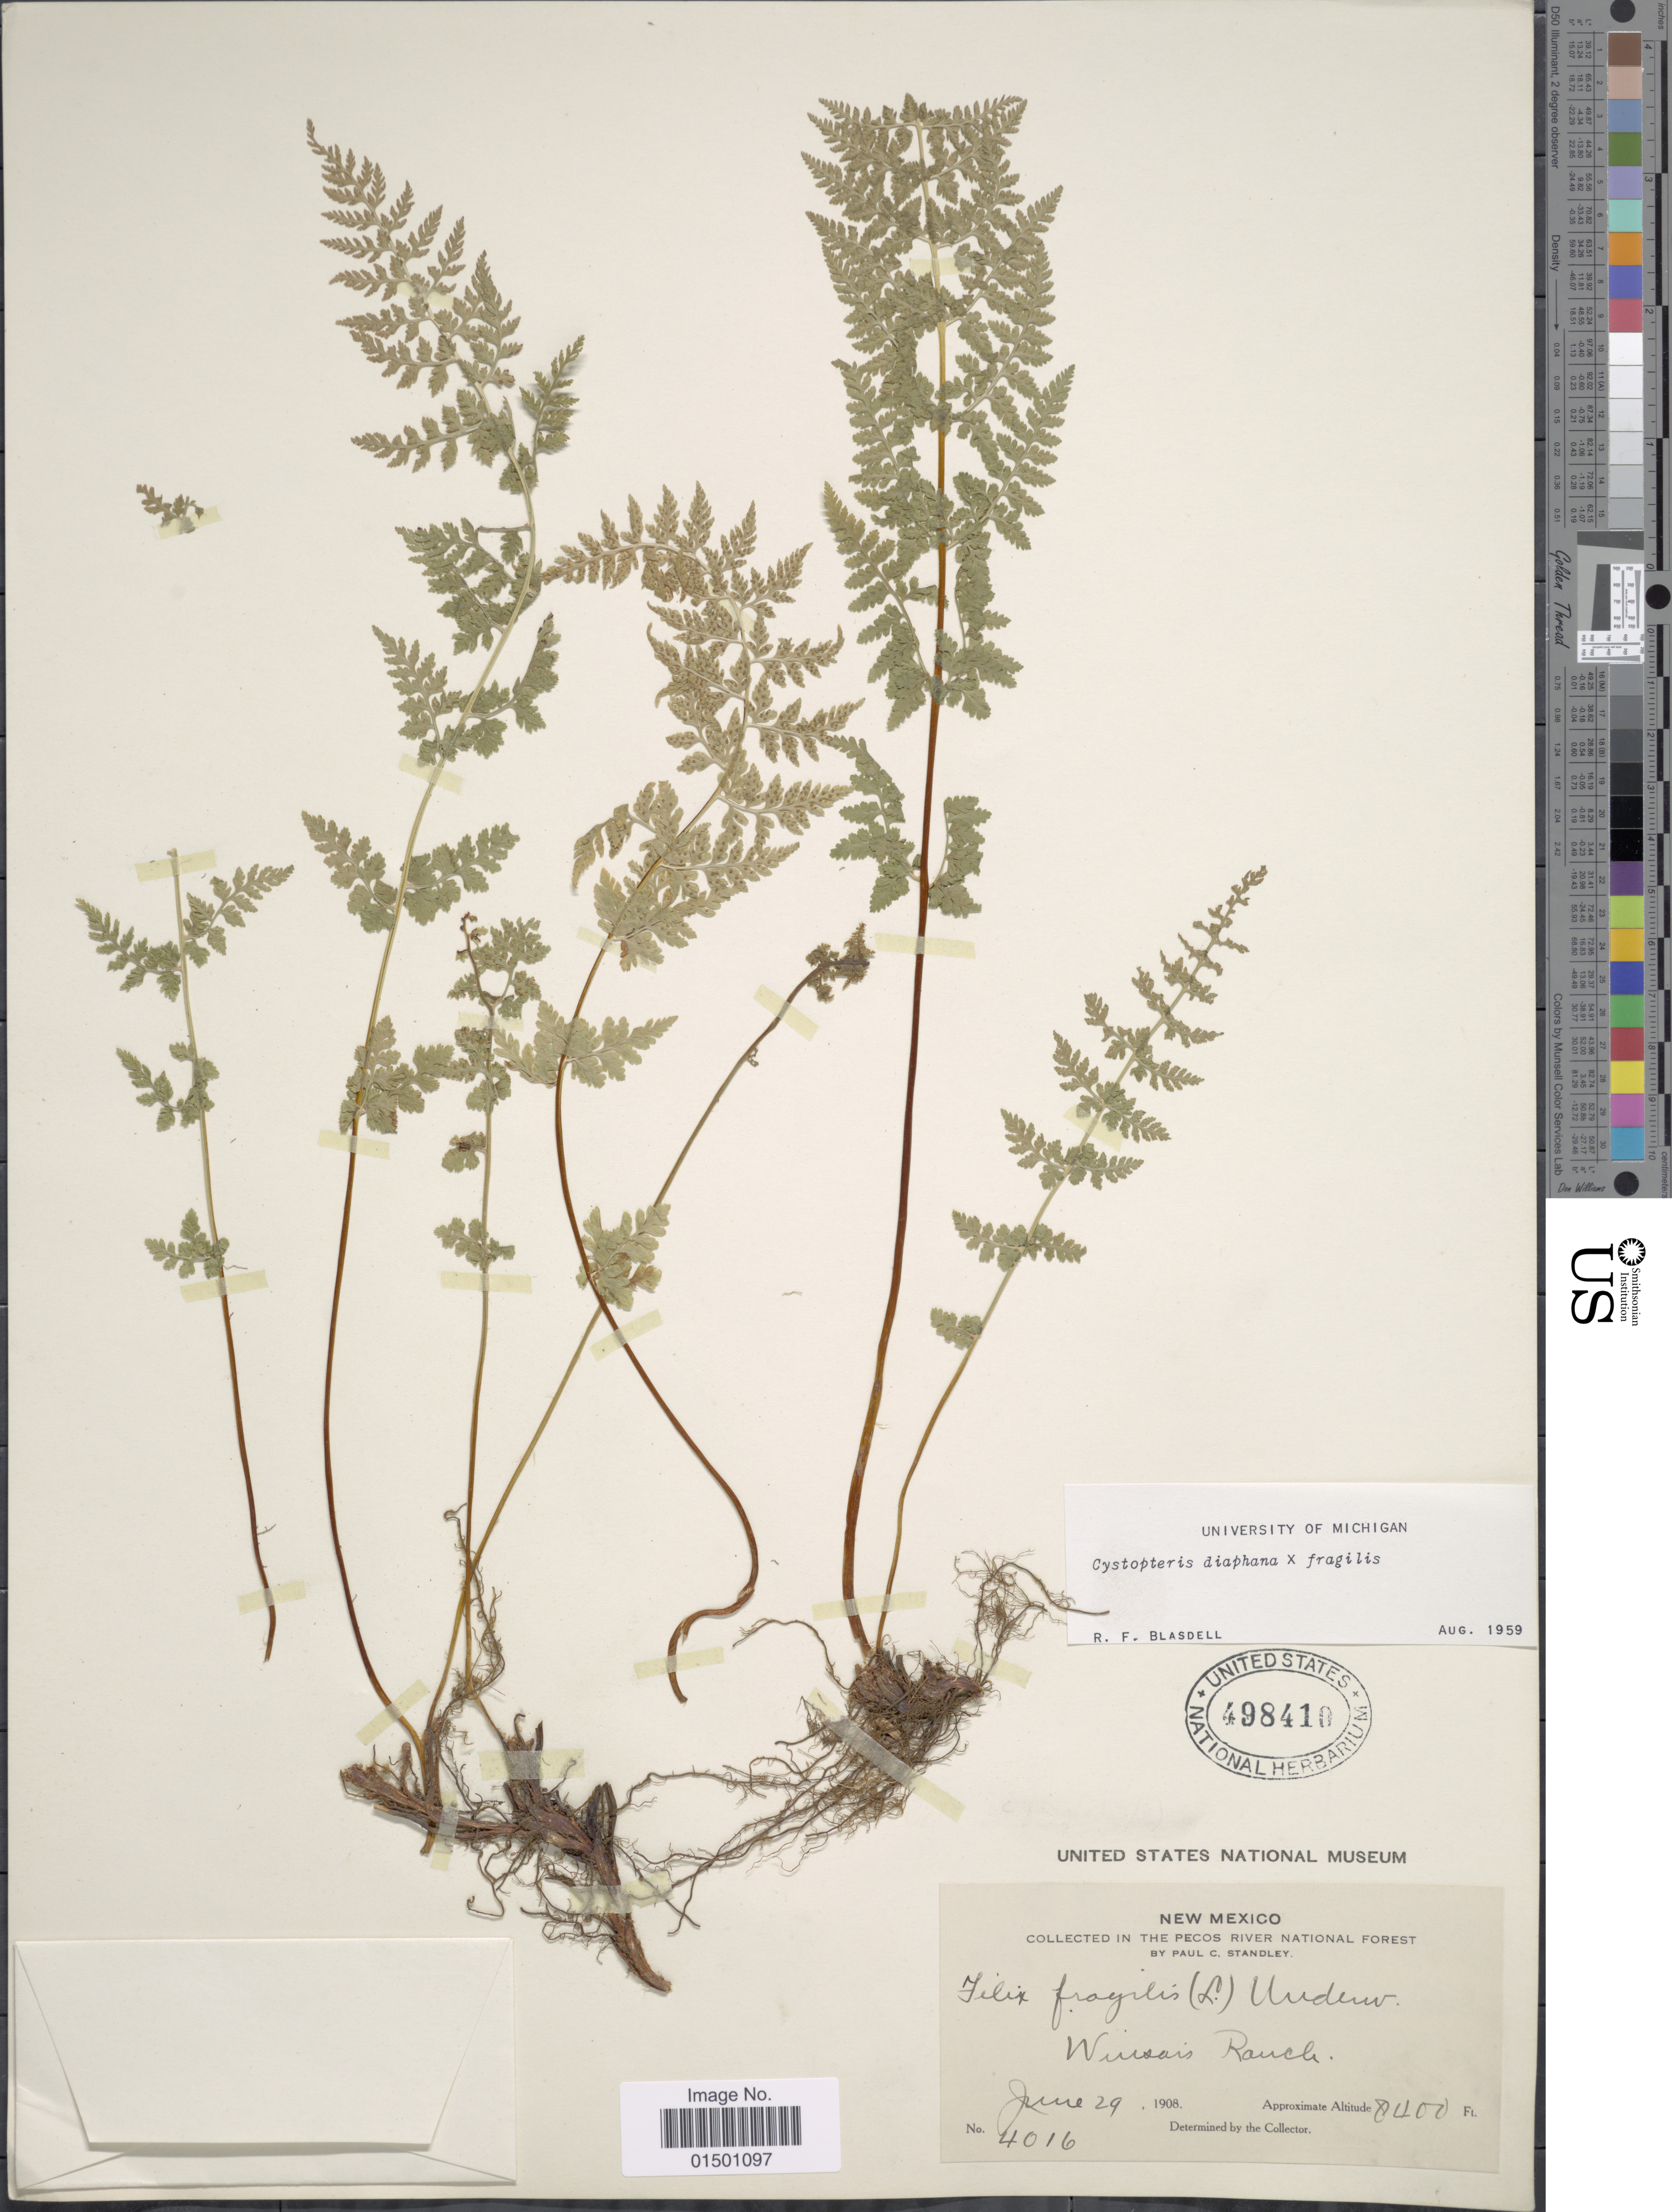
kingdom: Plantae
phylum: Tracheophyta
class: Polypodiopsida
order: Polypodiales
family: Cystopteridaceae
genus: Cystopteris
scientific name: Cystopteris diaphana x C. fragilis (L.) Bernh.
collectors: P. C. Standley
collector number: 4016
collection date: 1908-06-29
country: United States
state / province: New Mexico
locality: Pecos River National Forest, Winsor's Ranch.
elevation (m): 2560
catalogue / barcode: US 498410